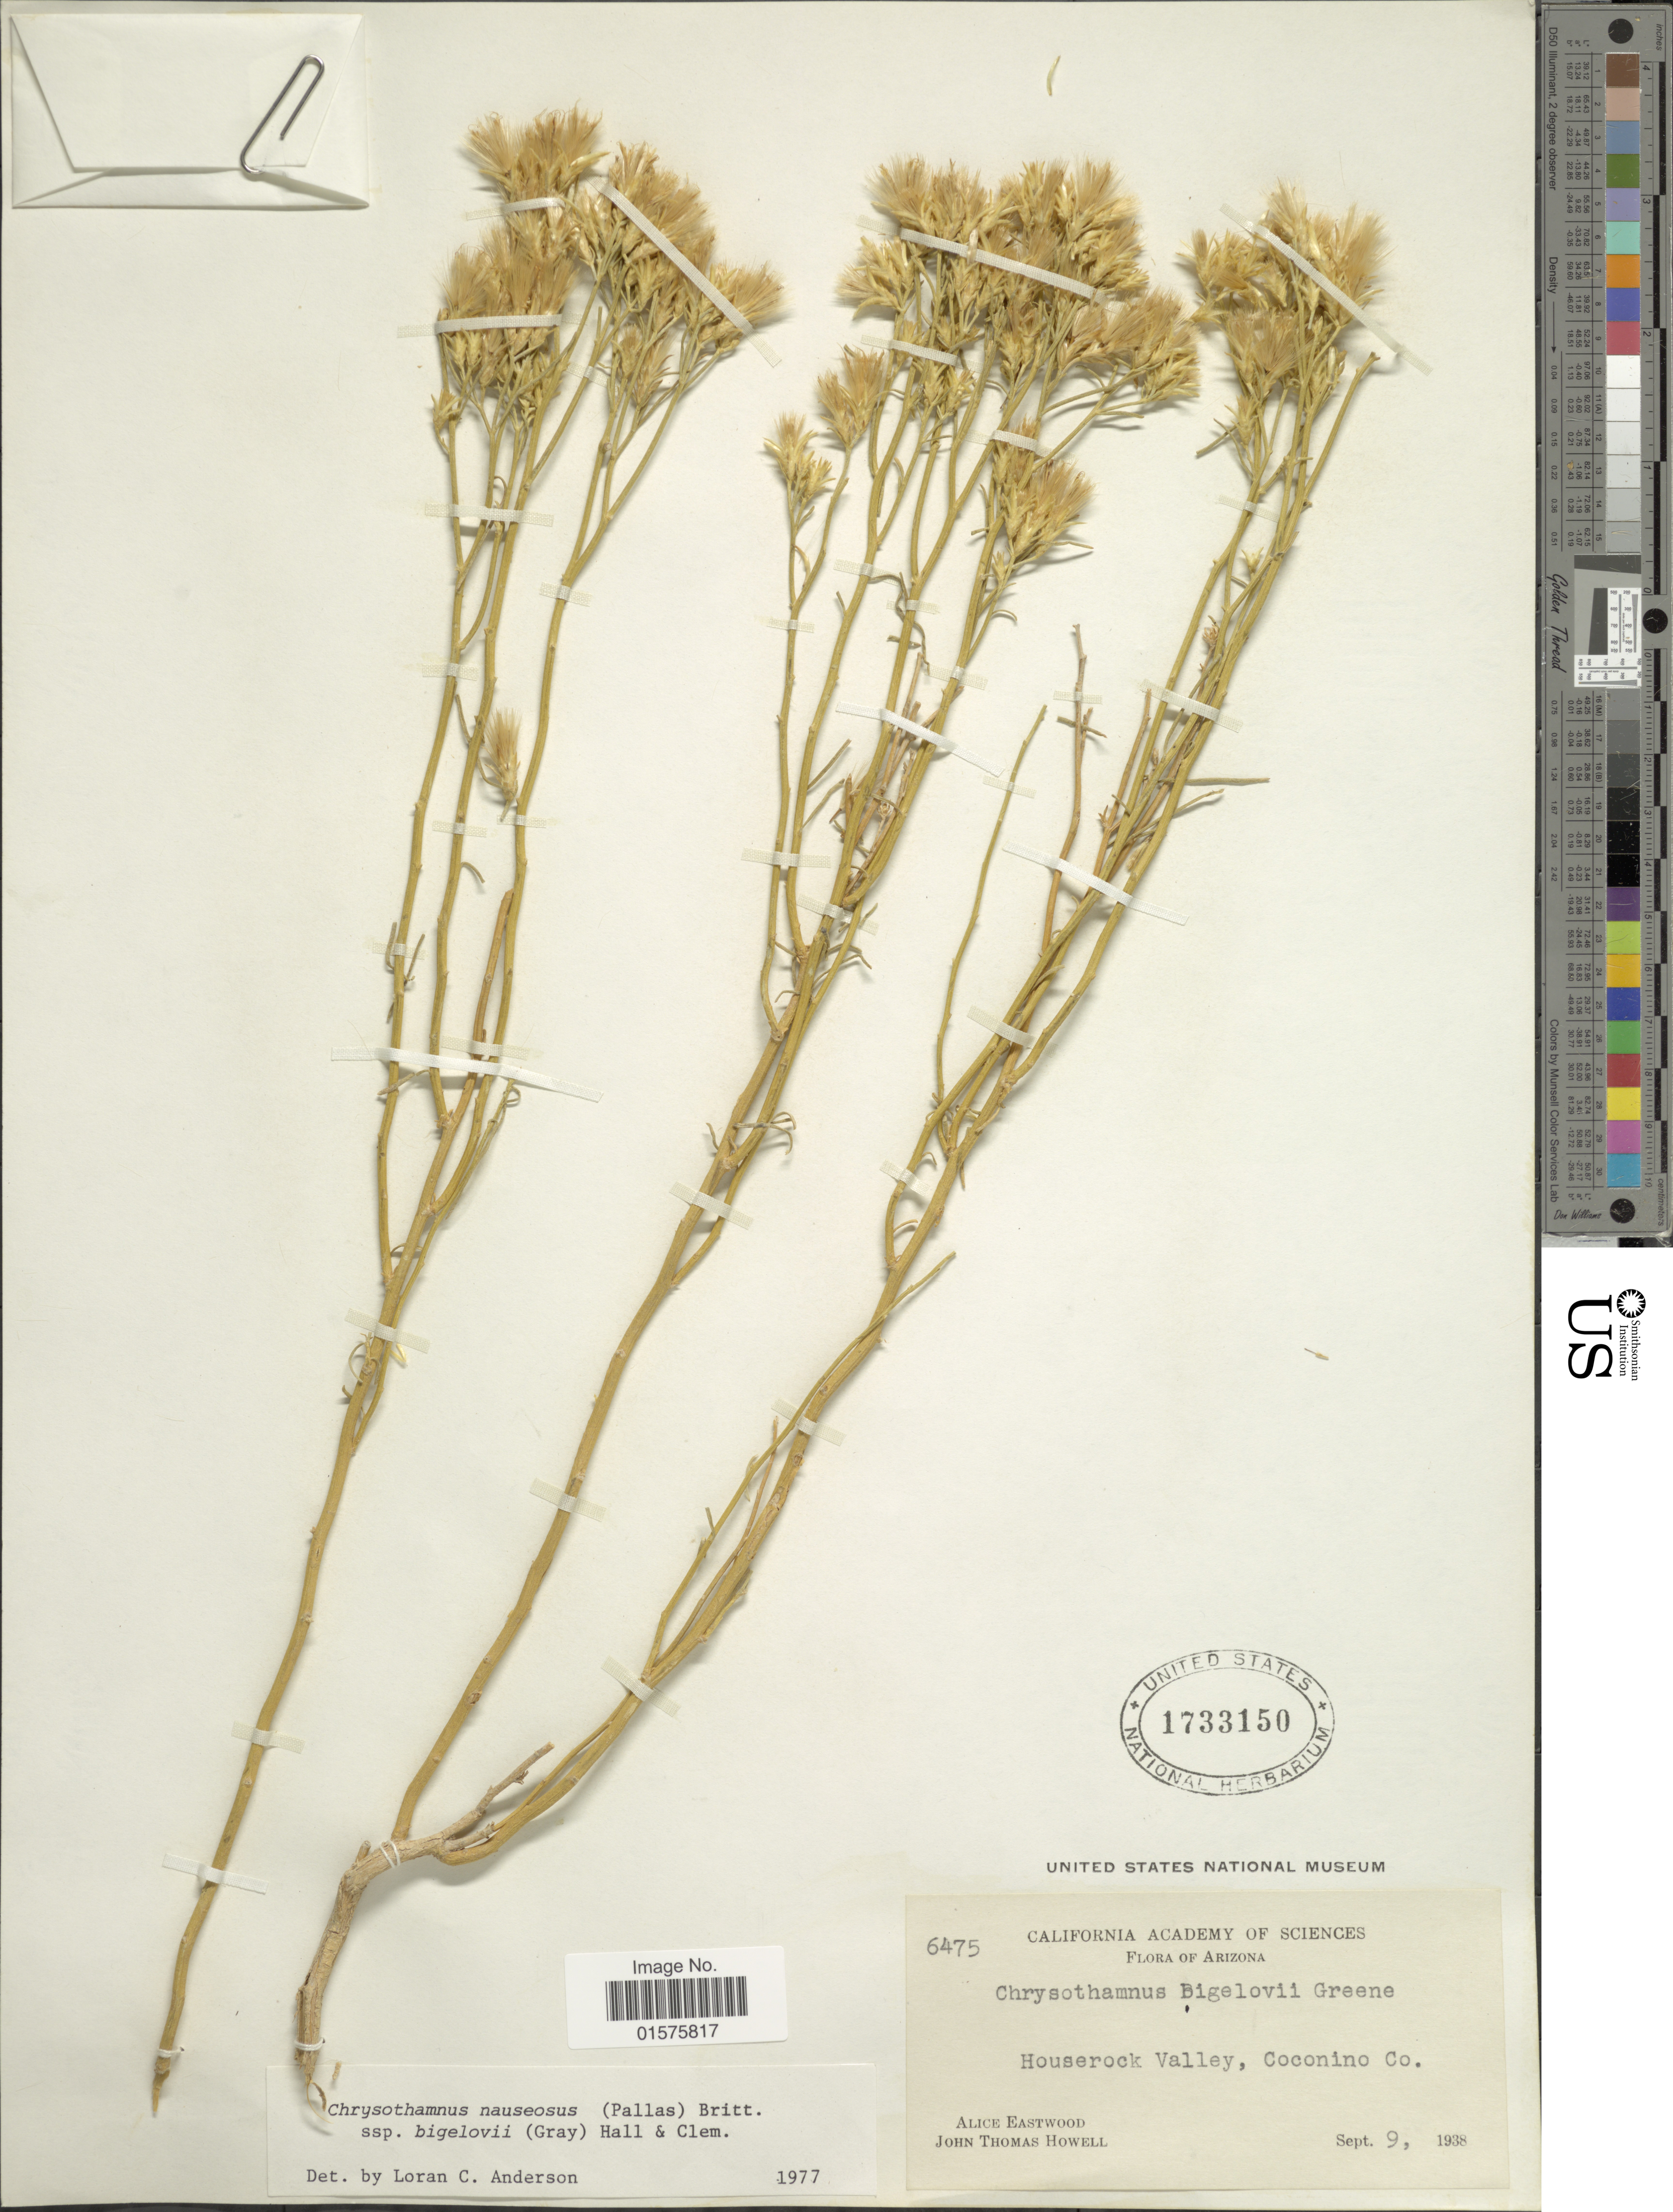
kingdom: Plantae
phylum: Tracheophyta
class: Magnoliopsida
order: Asterales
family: Asteraceae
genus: Ericameria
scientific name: Ericameria nauseosa var. bigelovii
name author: (A. Gray) G.L. Nesom & G.I. Baird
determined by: Urbatsch, Lowell E., Curator (LSU), Louisiana State University (UNITED STATES)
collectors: A. Eastwood & J. T. Howell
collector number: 6475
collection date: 1938-09-09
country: United States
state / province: Arizona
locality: Houserock Valley, Cococino Co.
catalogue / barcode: US 1733150